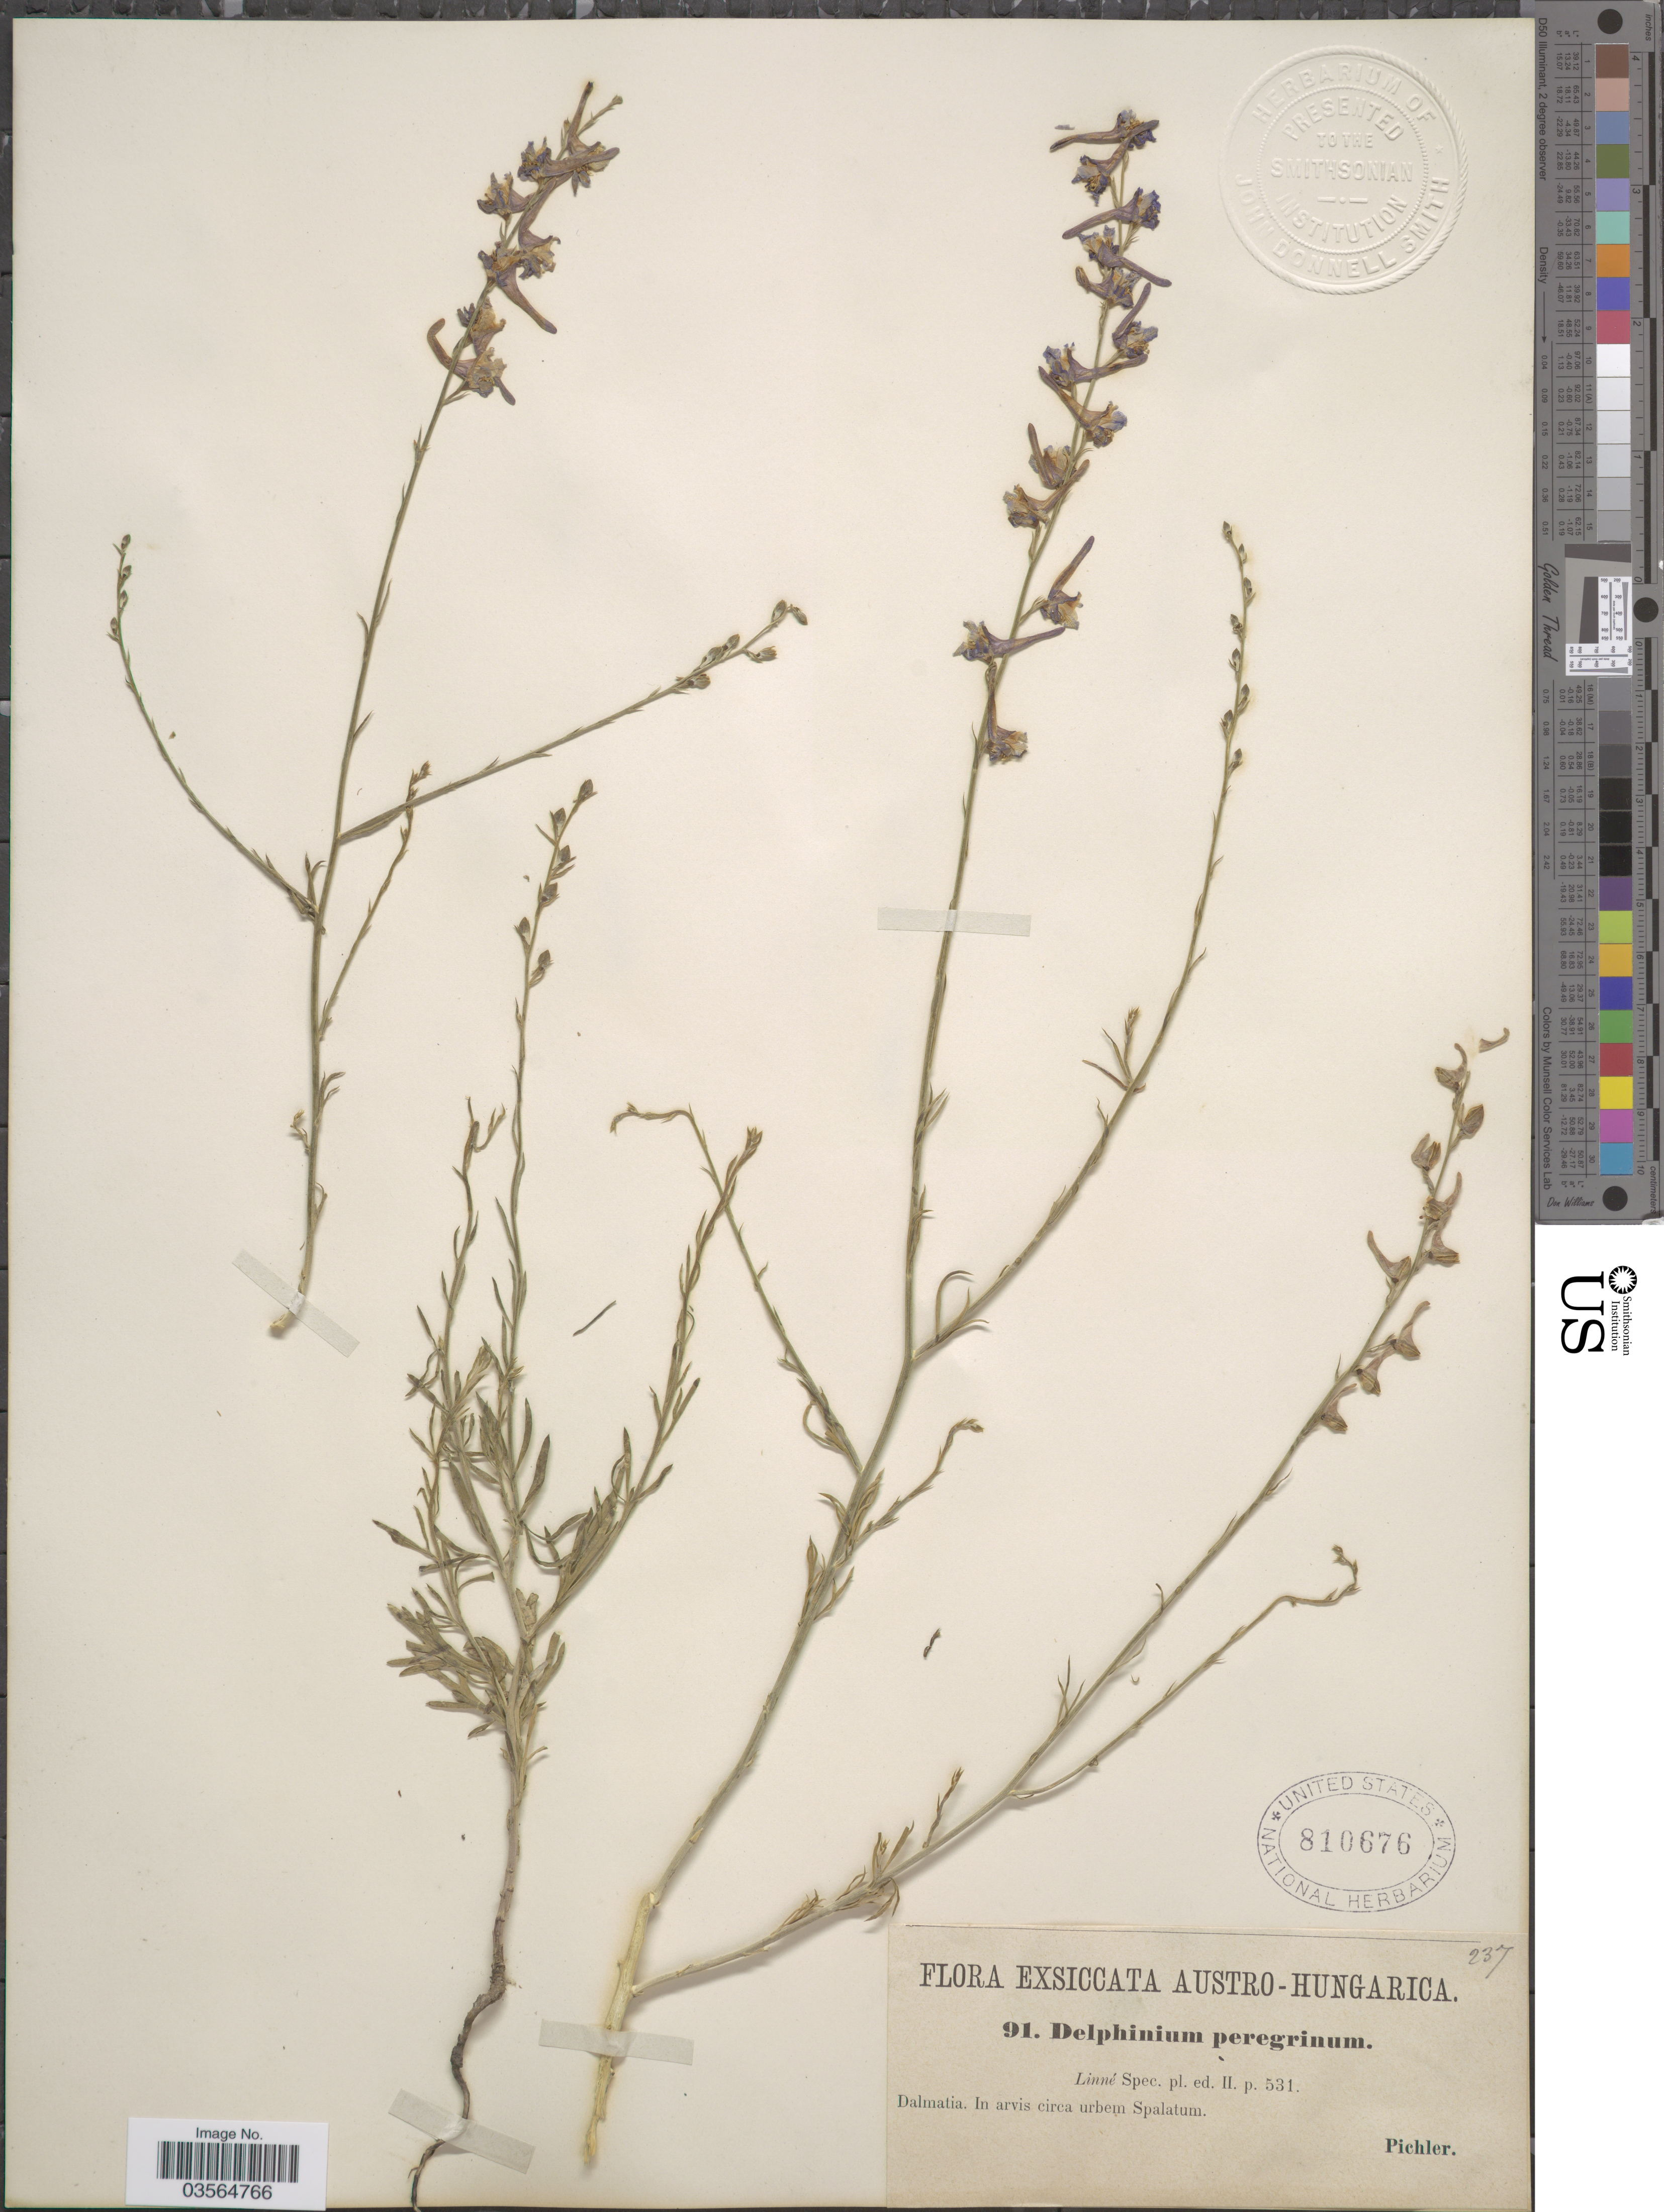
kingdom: Plantae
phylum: Tracheophyta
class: Magnoliopsida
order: Ranunculales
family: Ranunculaceae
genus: Delphinium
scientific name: Delphinium peregrinum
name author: L.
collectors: Pichler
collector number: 91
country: Croatia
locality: Austro-Hungarica. Dalmatia. In arvis circa urbem Spalatum.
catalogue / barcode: US 810676